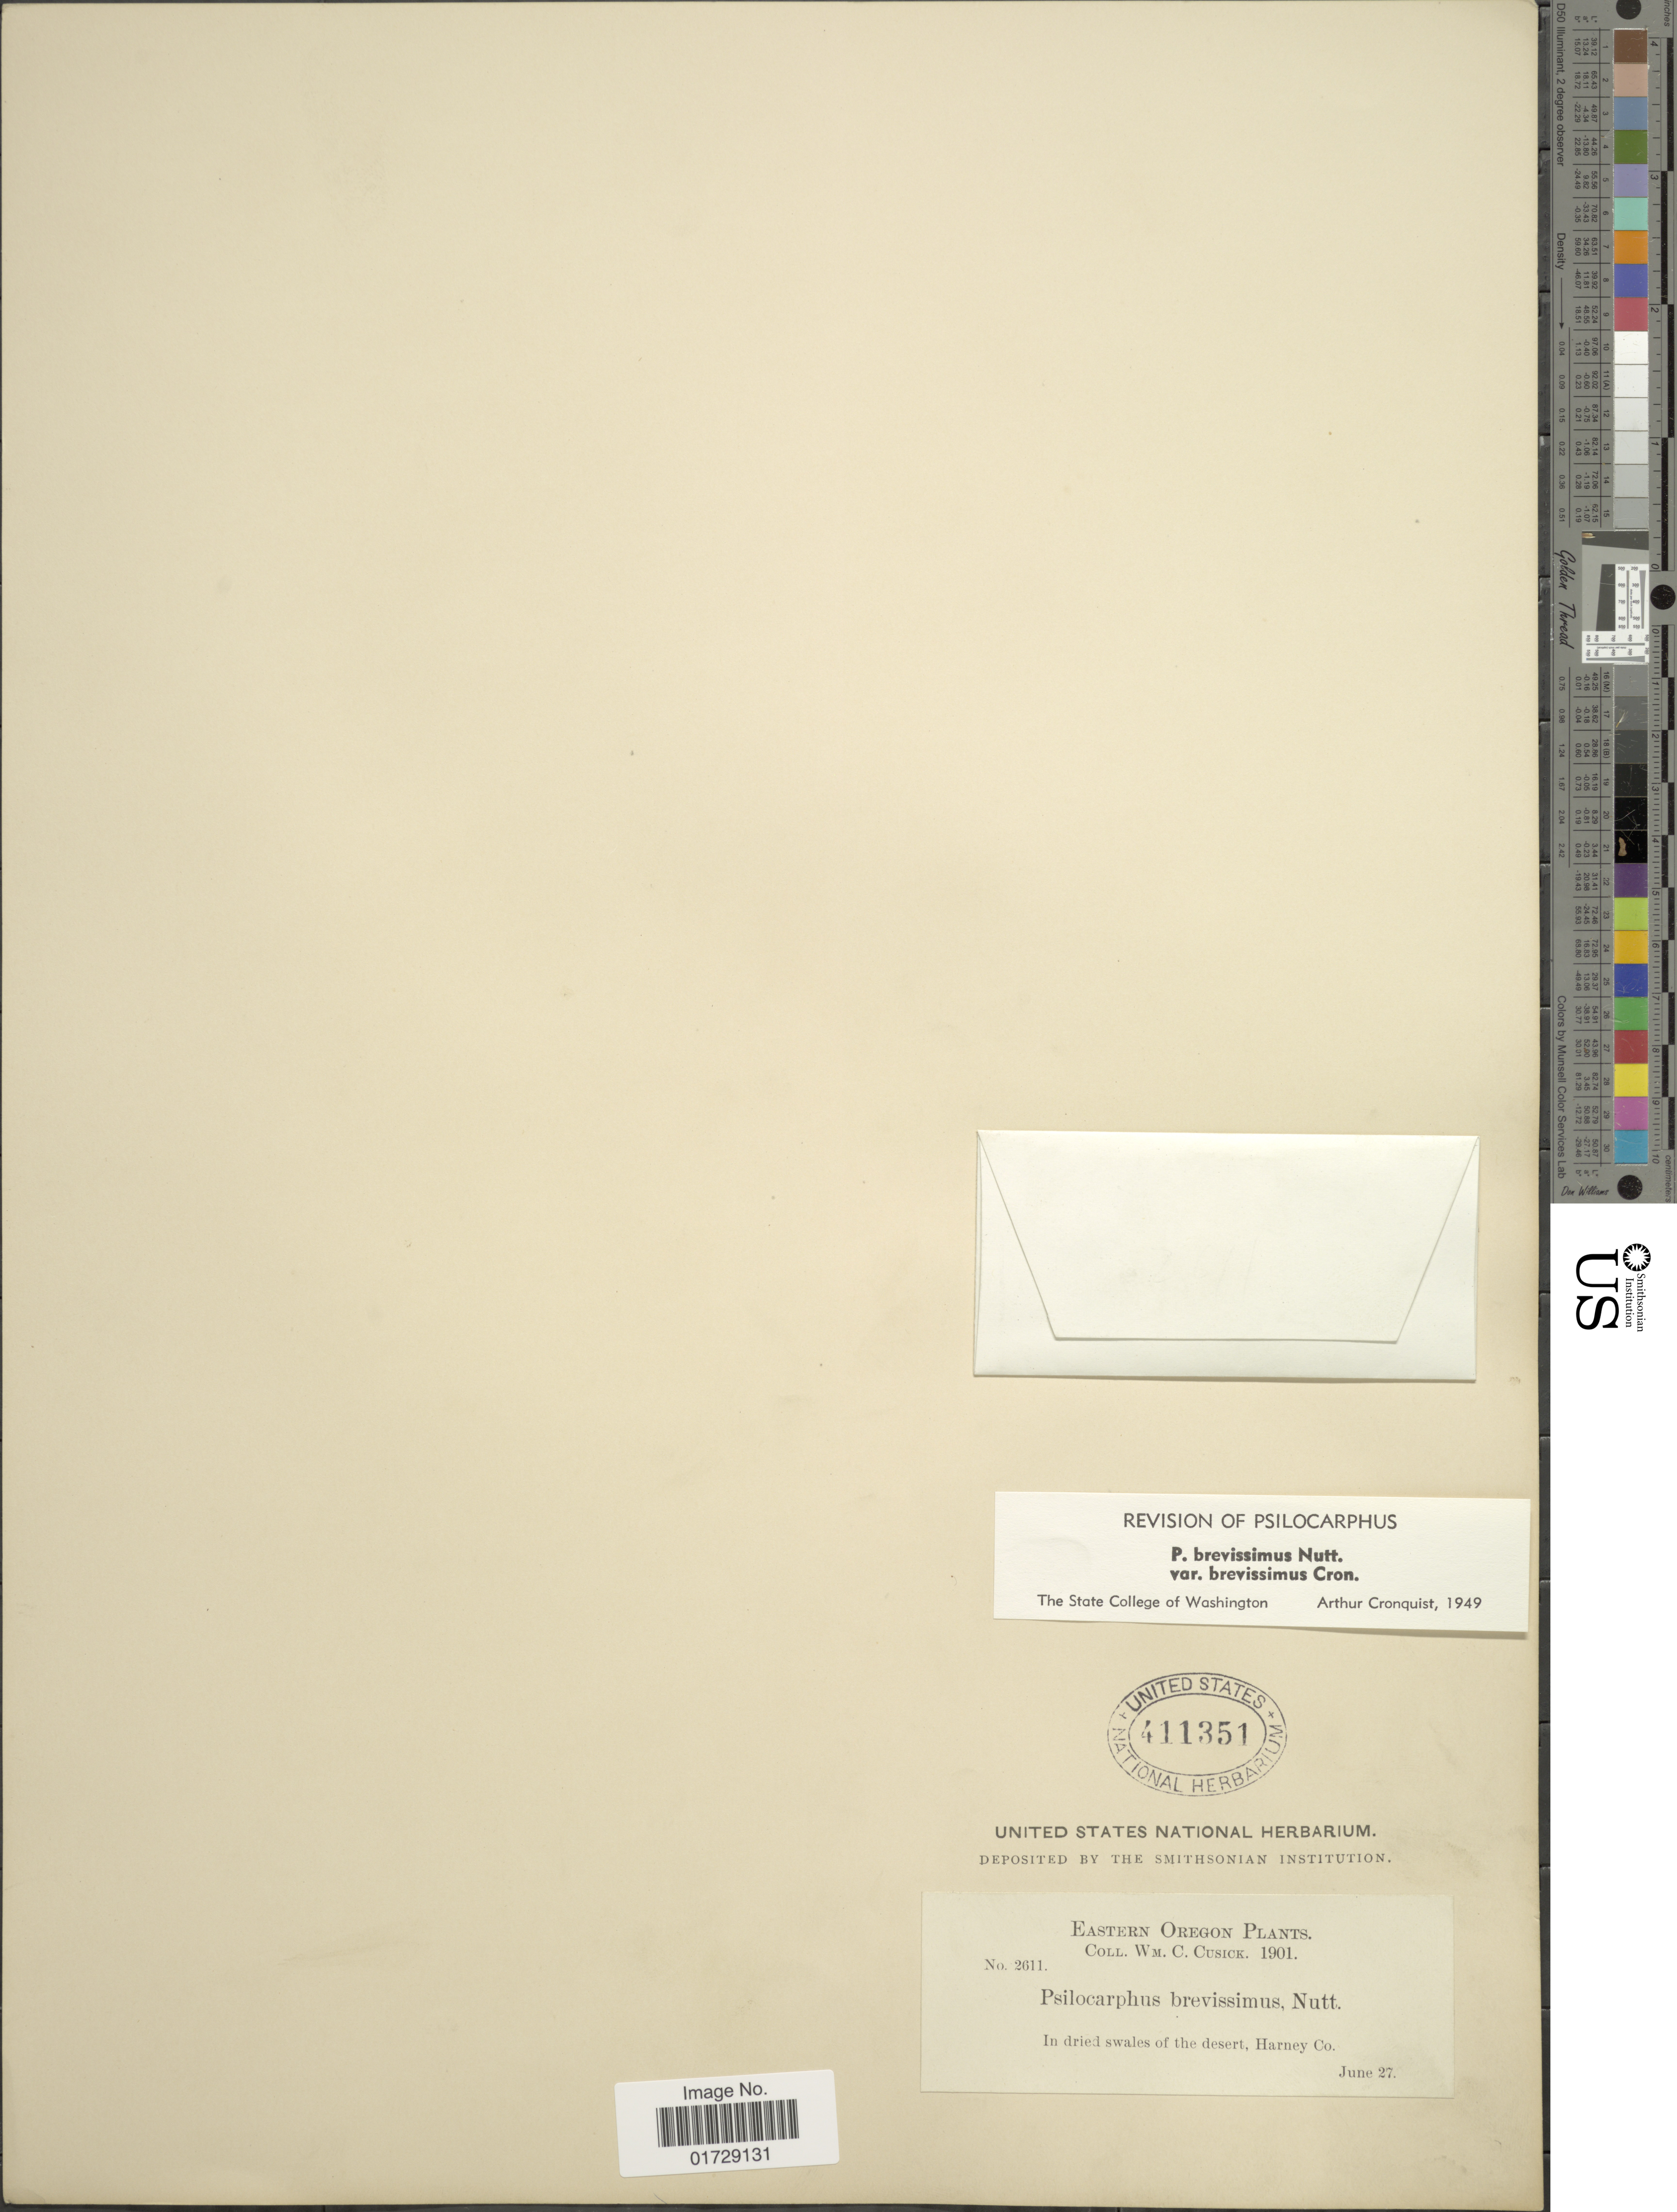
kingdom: Plantae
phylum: Tracheophyta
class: Magnoliopsida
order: Asterales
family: Asteraceae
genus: Psilocarphus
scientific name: Psilocarphus brevissimus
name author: Nutt.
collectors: W. C. Cusick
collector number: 2611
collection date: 1901-06-27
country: United States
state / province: Oregon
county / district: Harney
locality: Eastern Oregon, in dried swales of the desert, Harney Co.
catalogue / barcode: US 411351